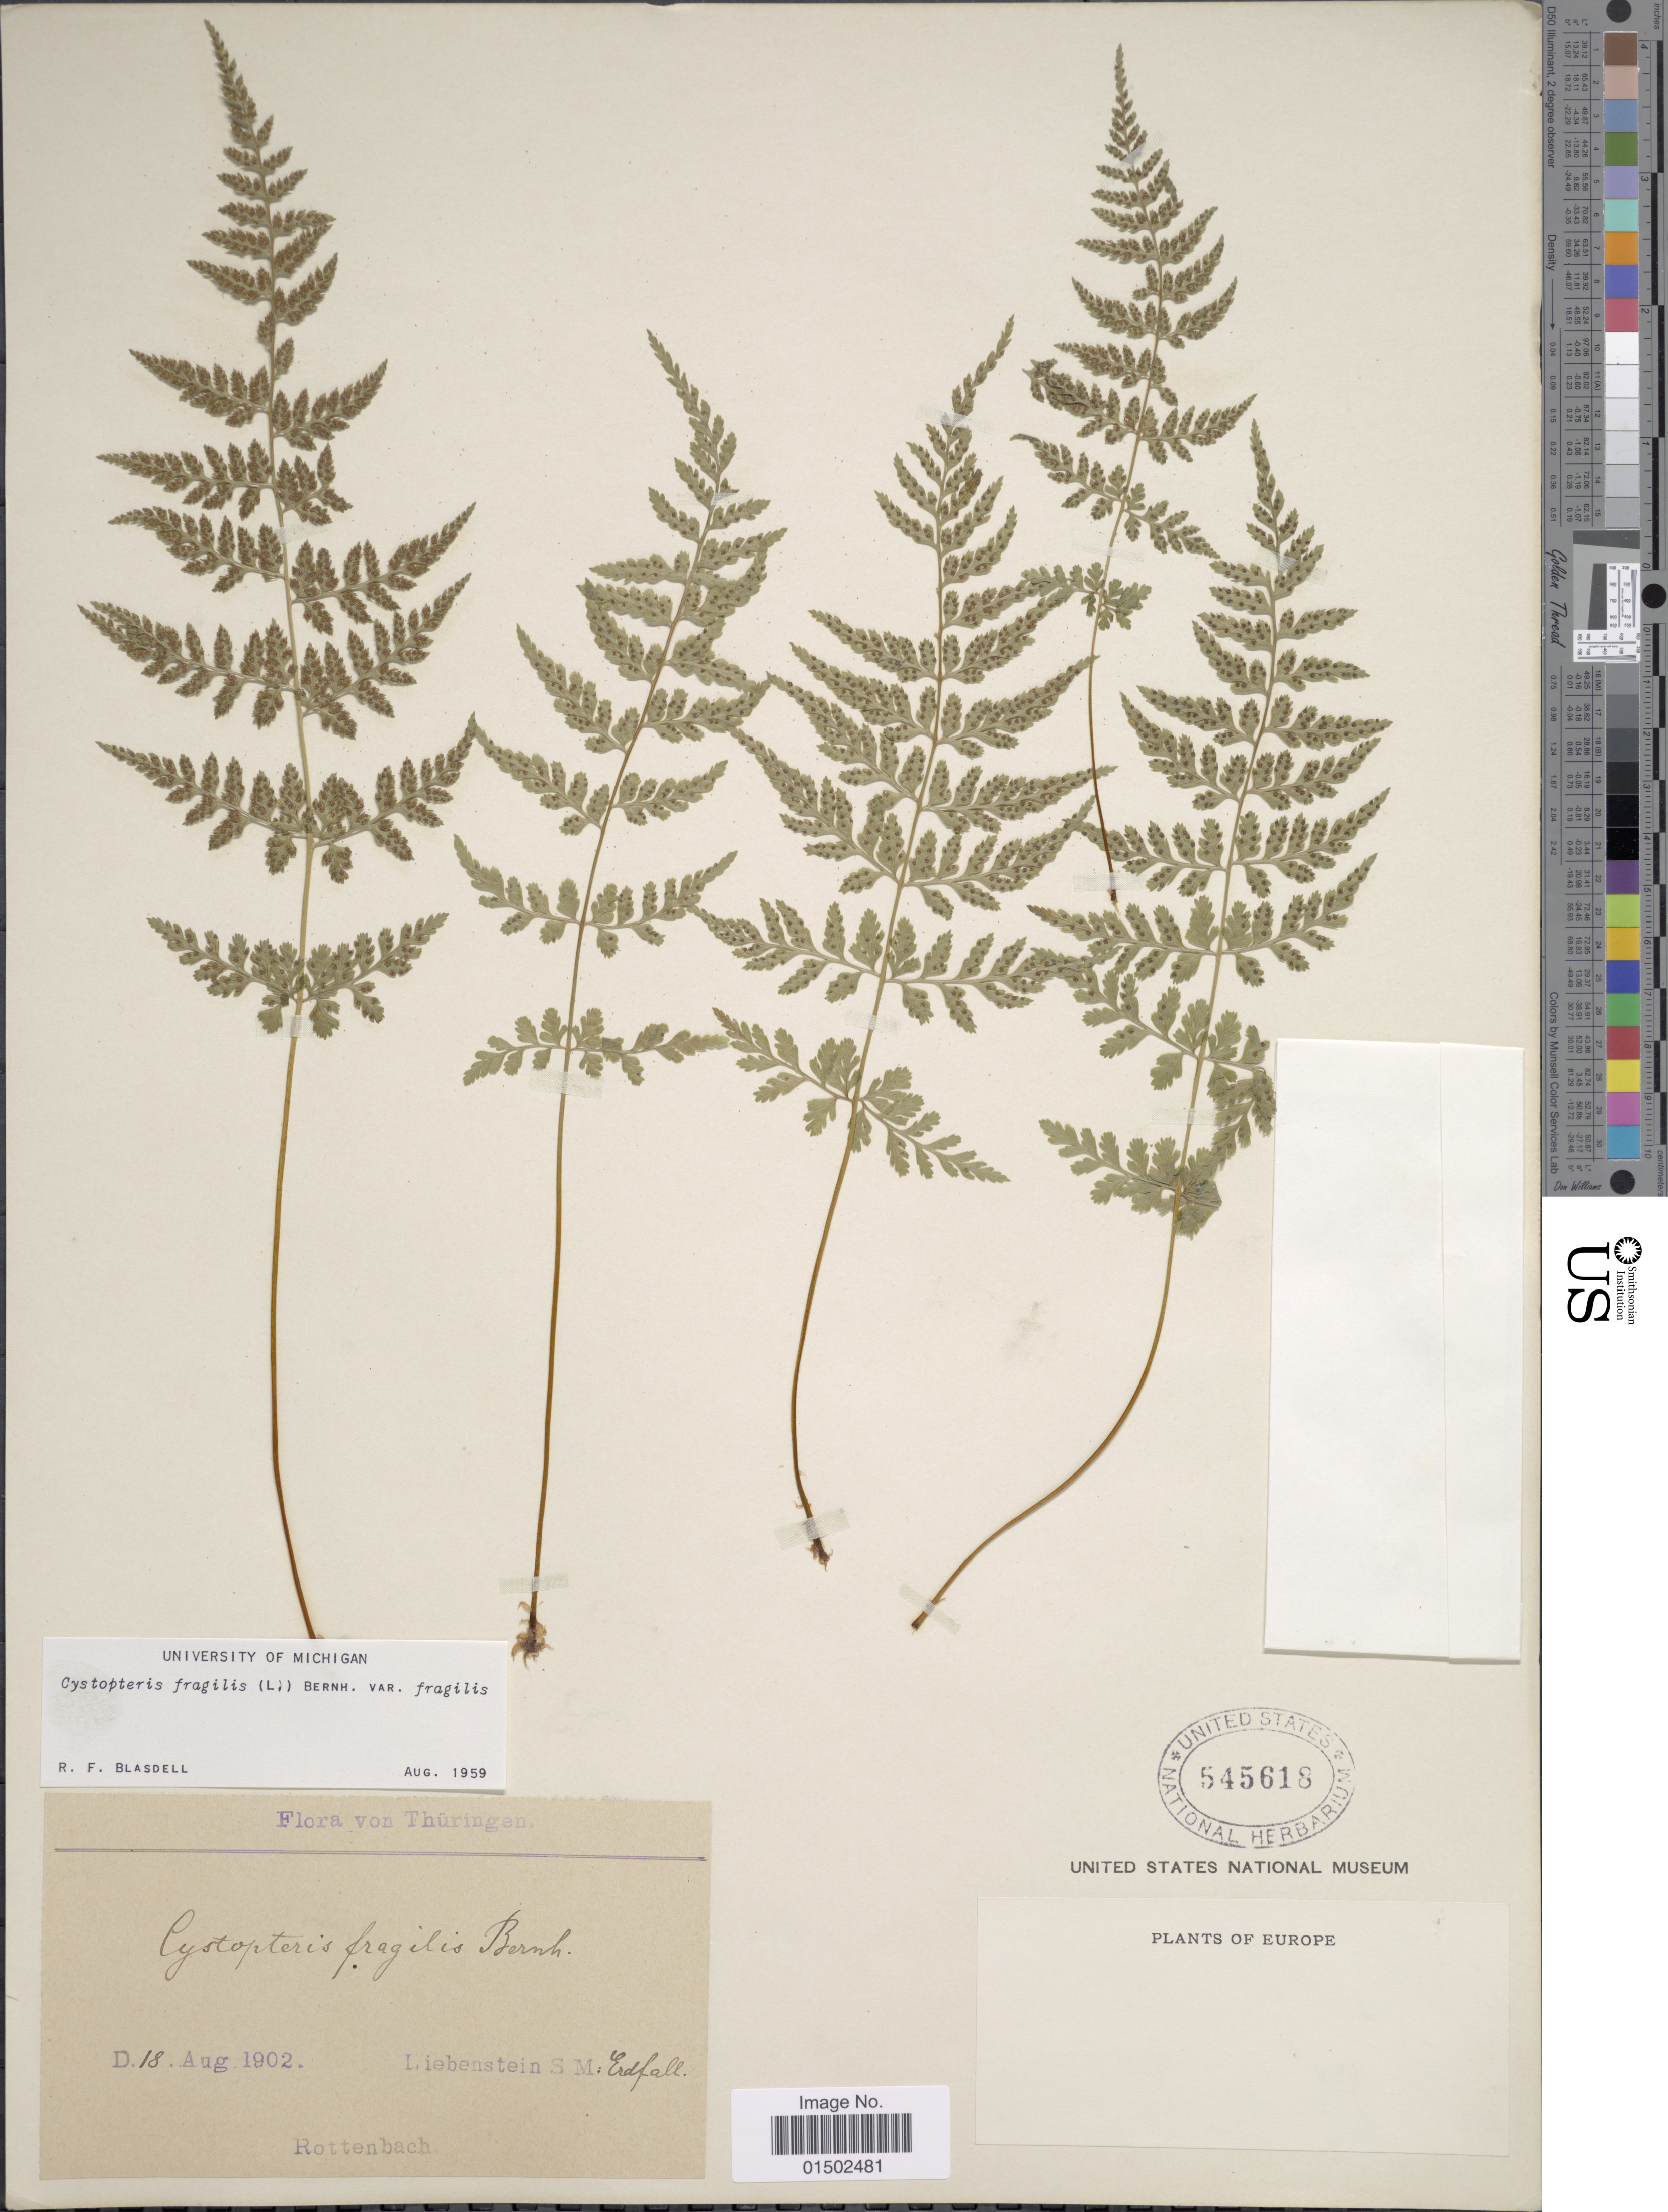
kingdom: Plantae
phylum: Tracheophyta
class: Polypodiopsida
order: Polypodiales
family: Cystopteridaceae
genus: Cystopteris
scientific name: Cystopteris fragilis var. fragilis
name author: (L.) Bernh.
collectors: Rottenbach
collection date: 1902-08-18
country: Germany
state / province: Thuringia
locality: Liebenstein S M: Erdfall.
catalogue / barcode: US 545618